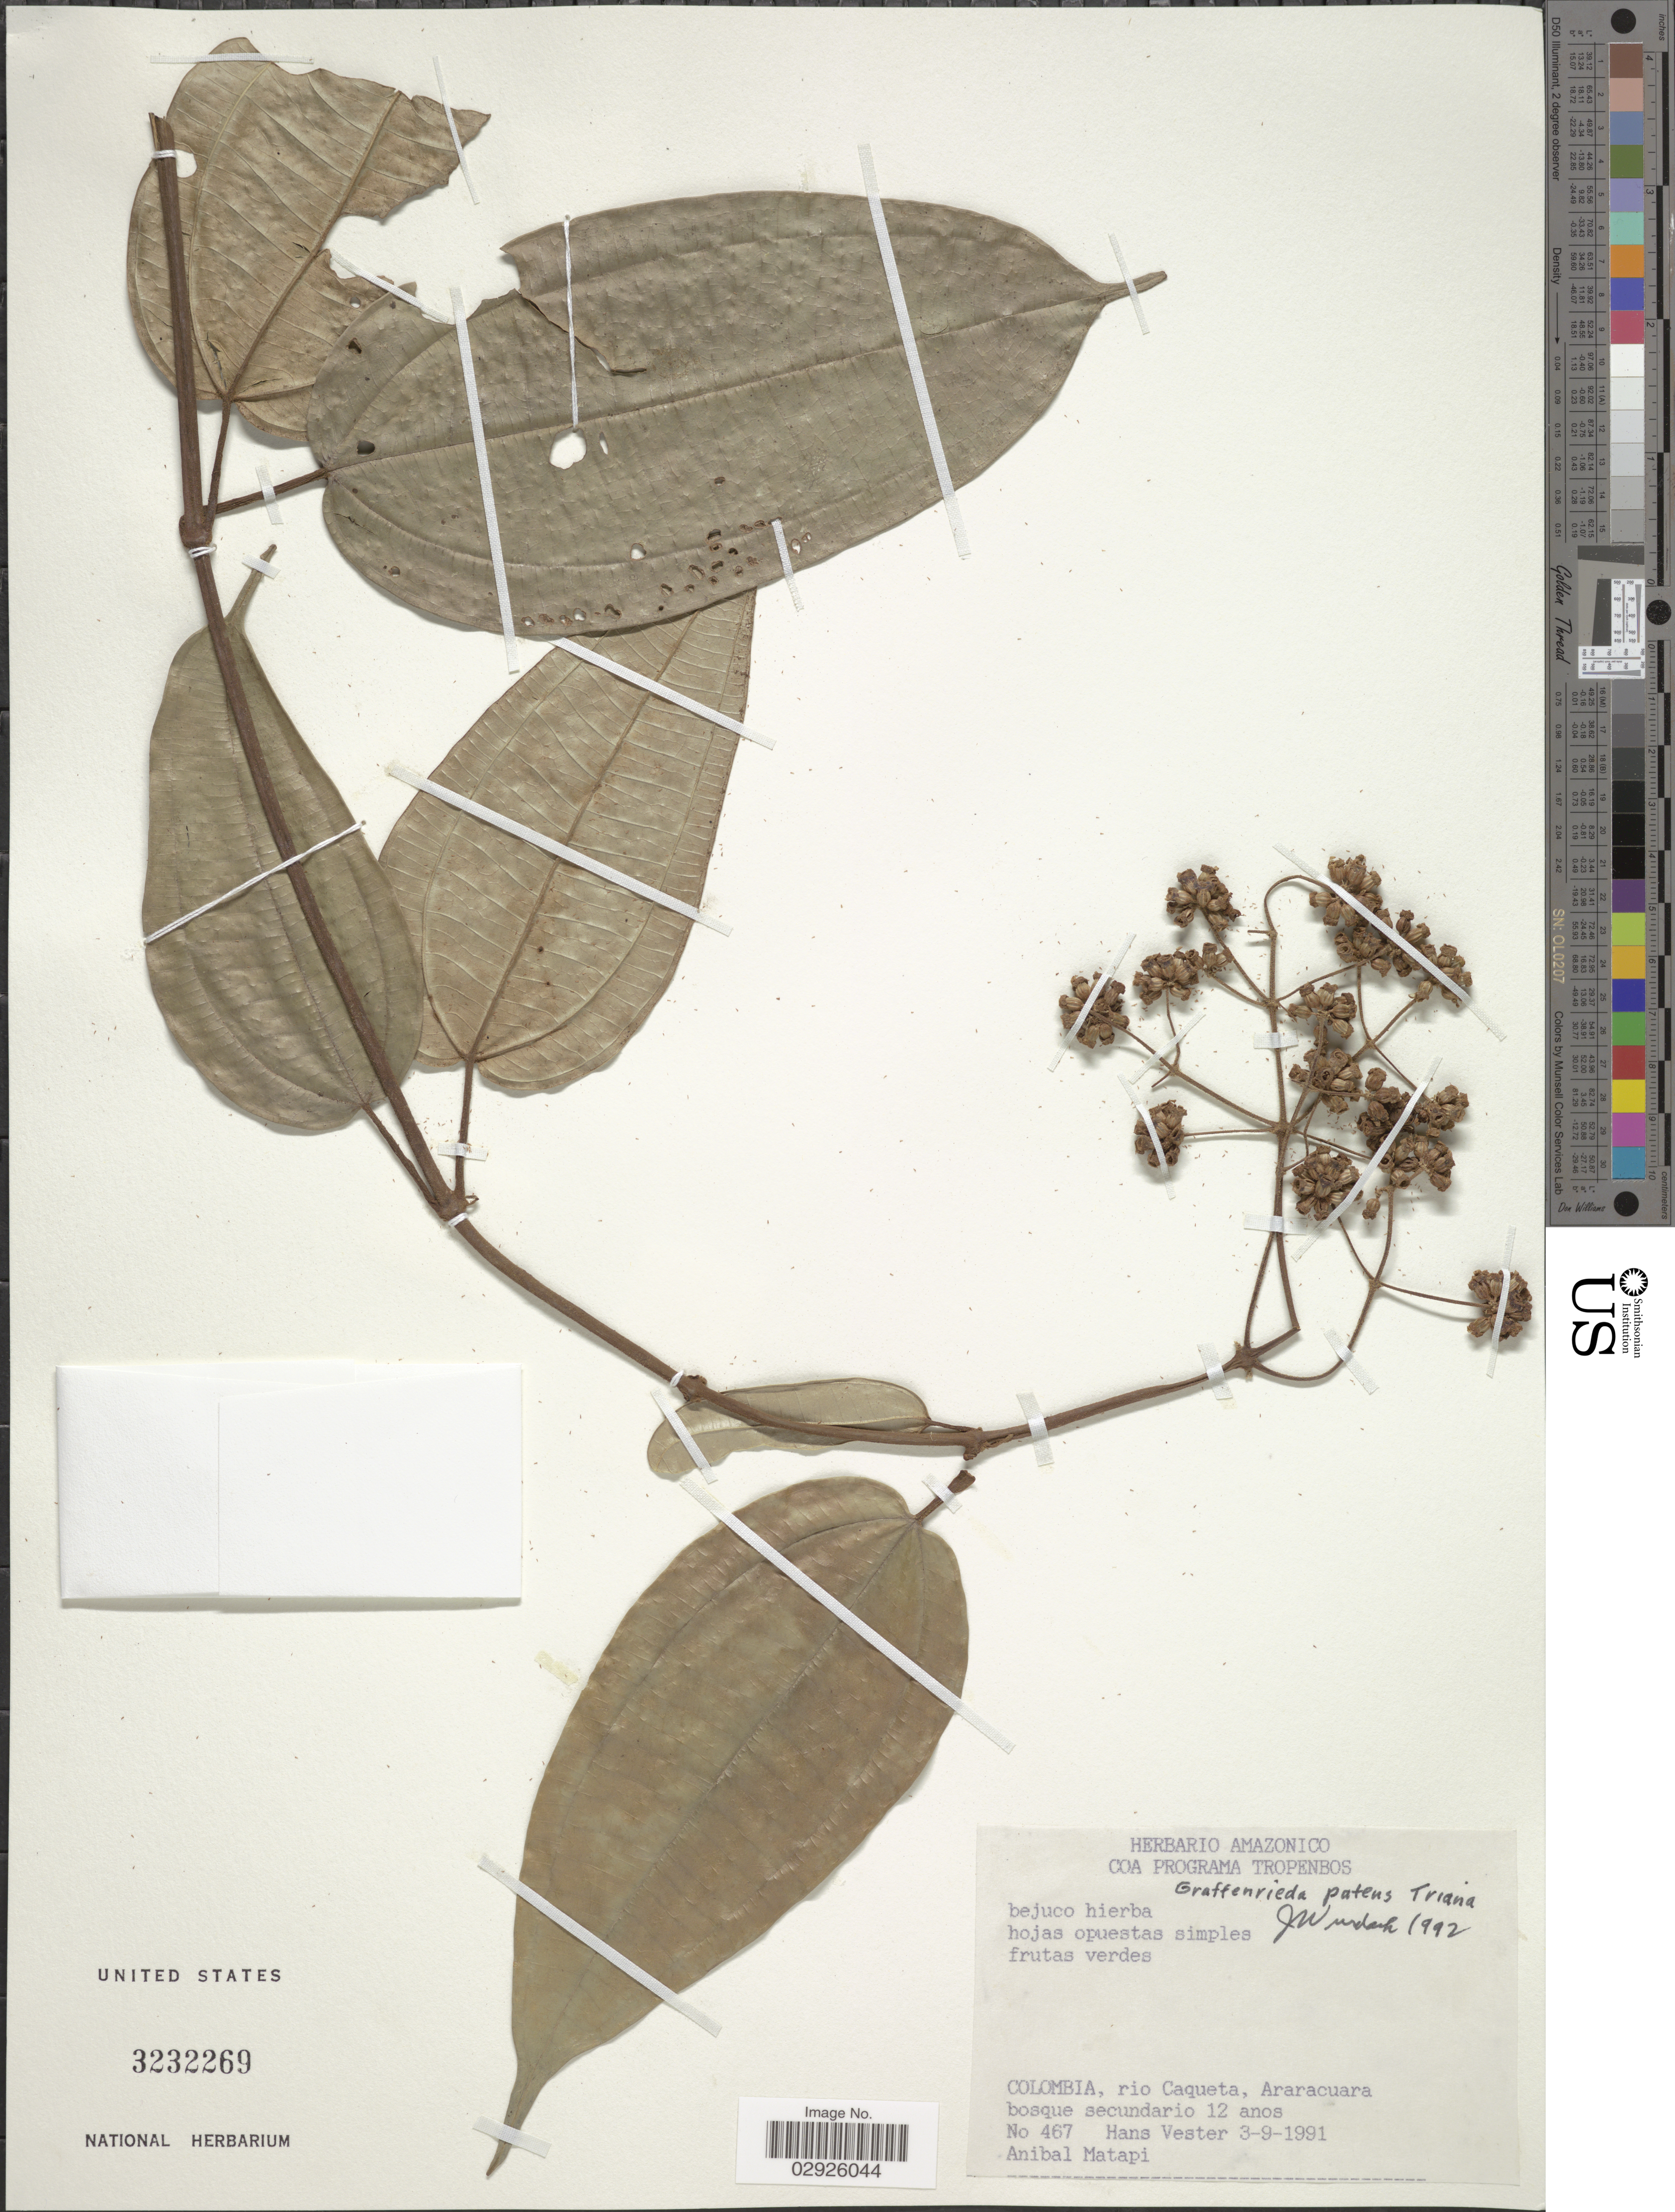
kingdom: Plantae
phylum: Tracheophyta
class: Magnoliopsida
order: Myrtales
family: Melastomataceae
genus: Graffenrieda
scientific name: Graffenrieda patens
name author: Triana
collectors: H. Vester & A. Matapi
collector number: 467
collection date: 1991-09-03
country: Colombia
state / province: Caquetá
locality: Rio Caqueta, Araracuara.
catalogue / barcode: US 3232269